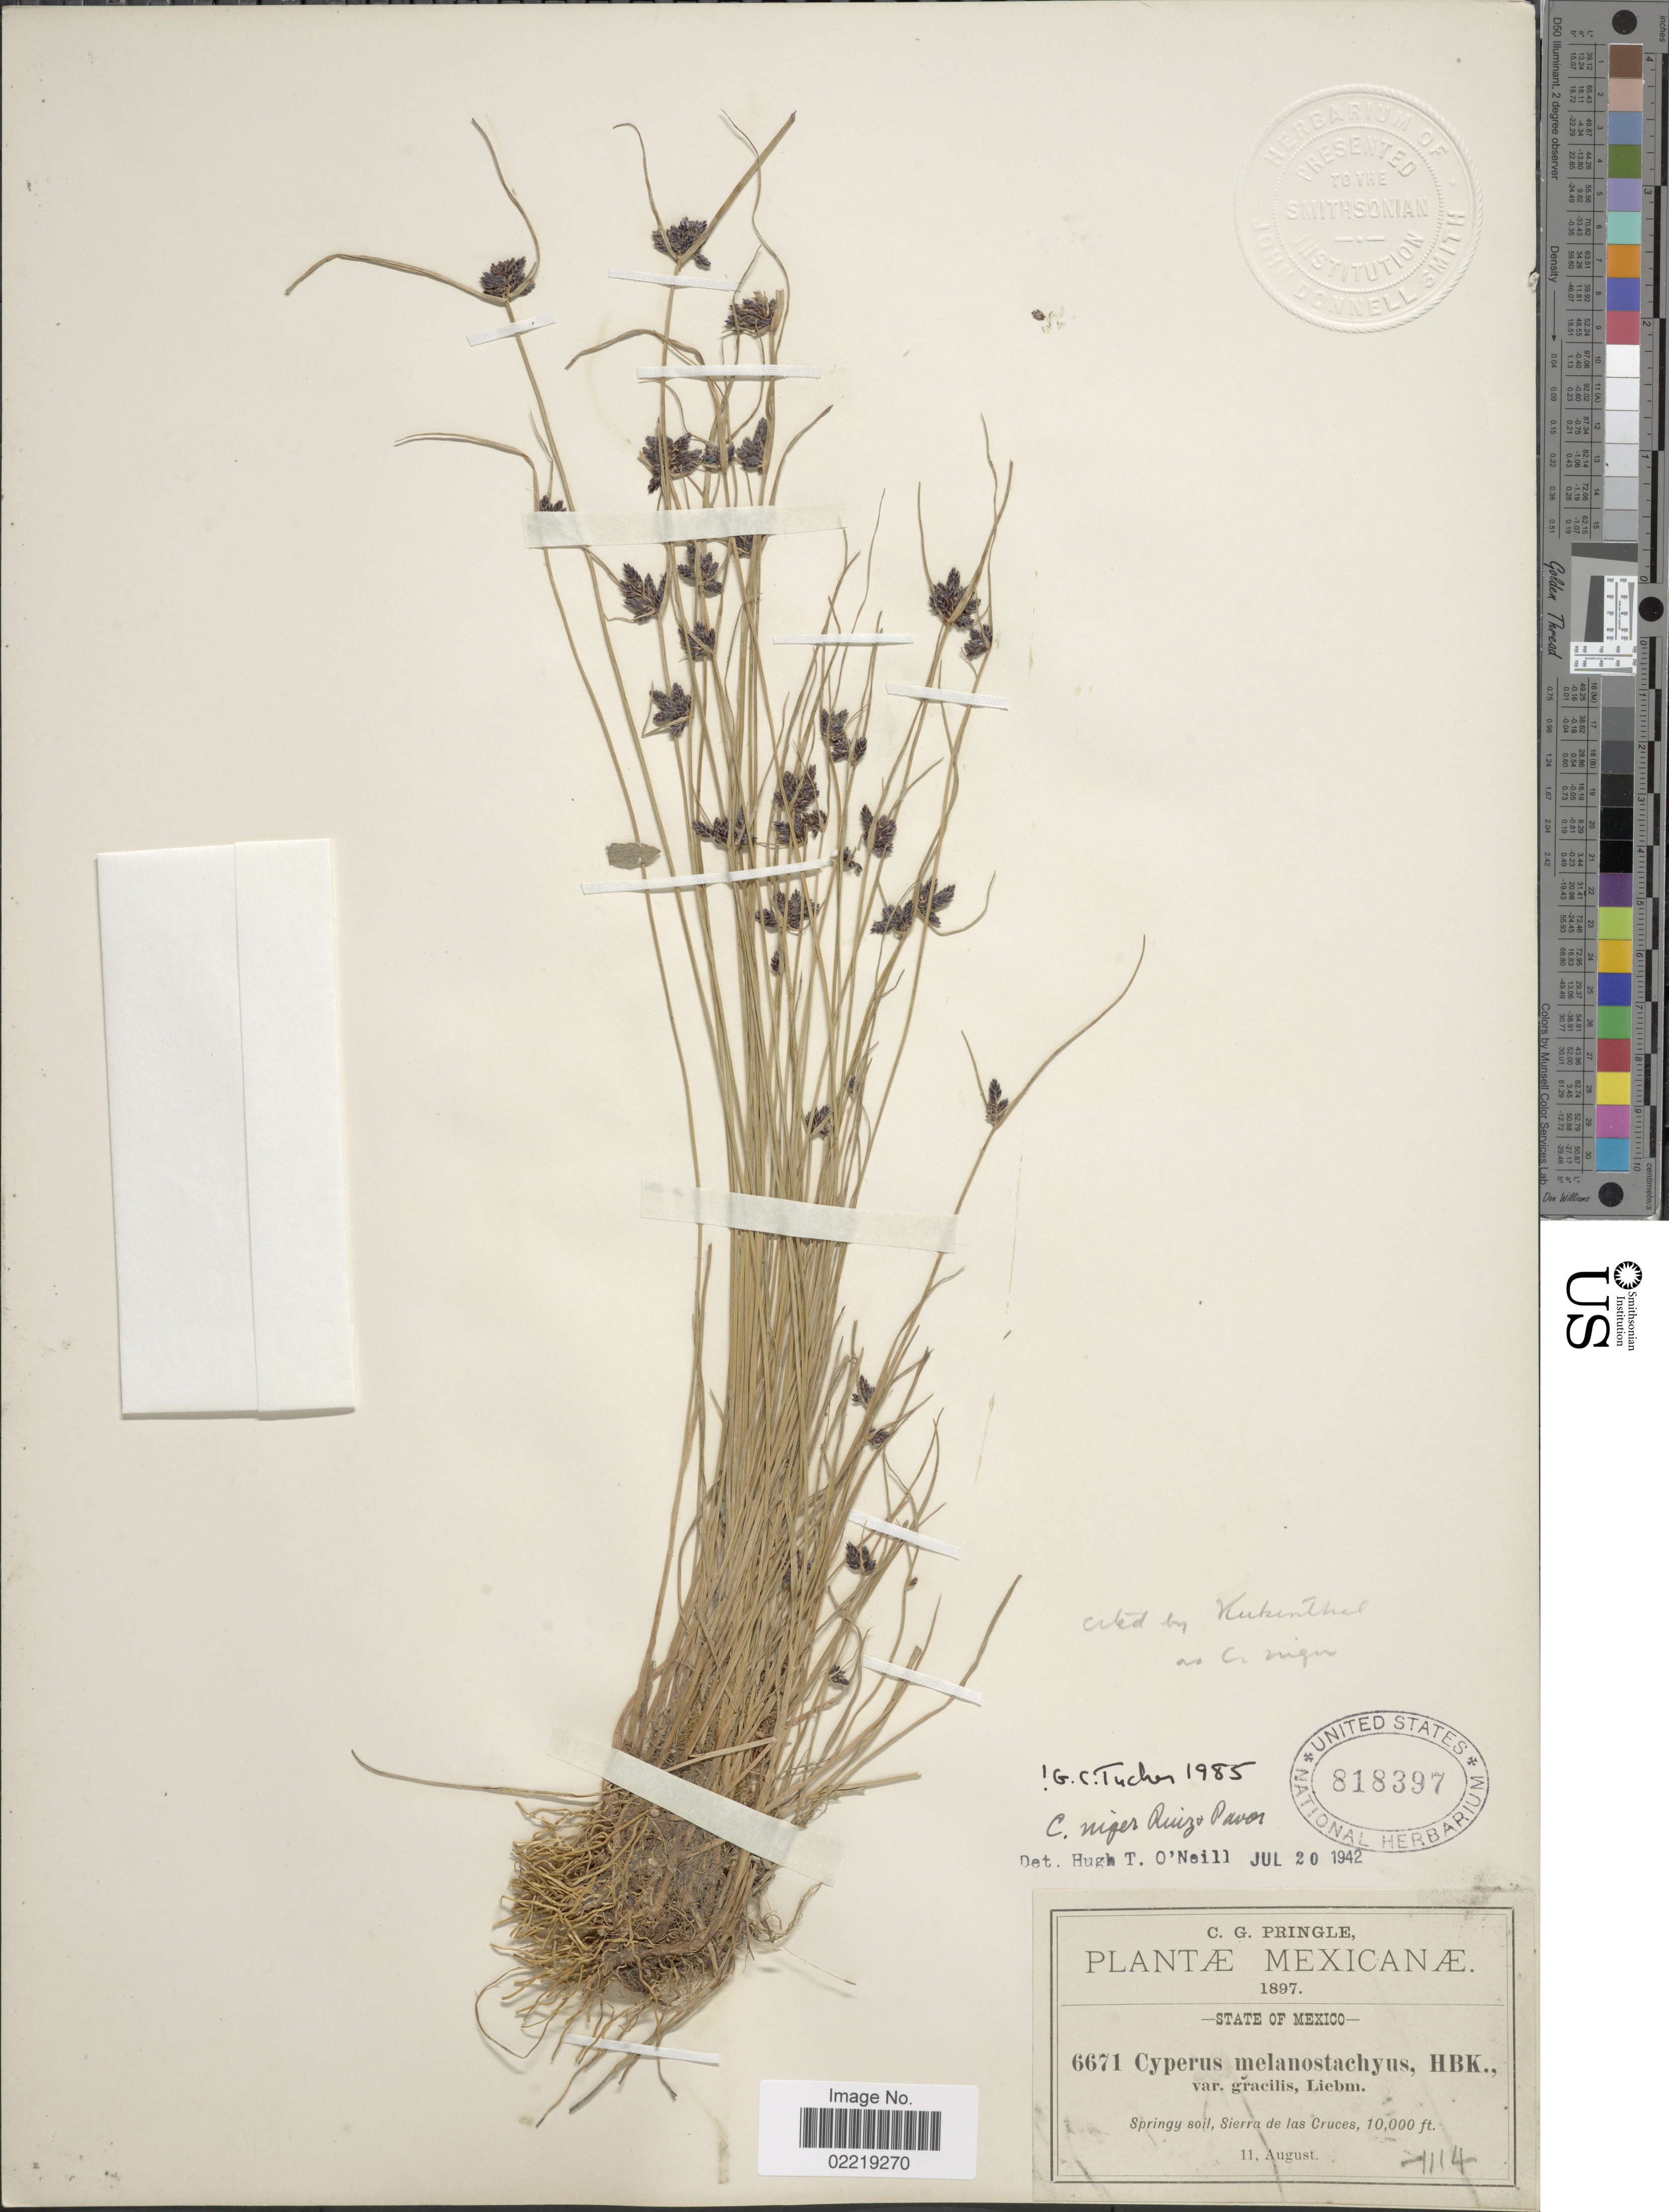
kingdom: Plantae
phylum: Tracheophyta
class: Liliopsida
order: Poales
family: Cyperaceae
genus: Cyperus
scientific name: Cyperus niger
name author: Ruiz & Pav.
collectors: C. G. Pringle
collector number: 6671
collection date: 1897-08-11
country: Mexico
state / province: México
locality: State of Mexico, Sierra de las Cruces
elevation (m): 3048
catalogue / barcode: US 818397